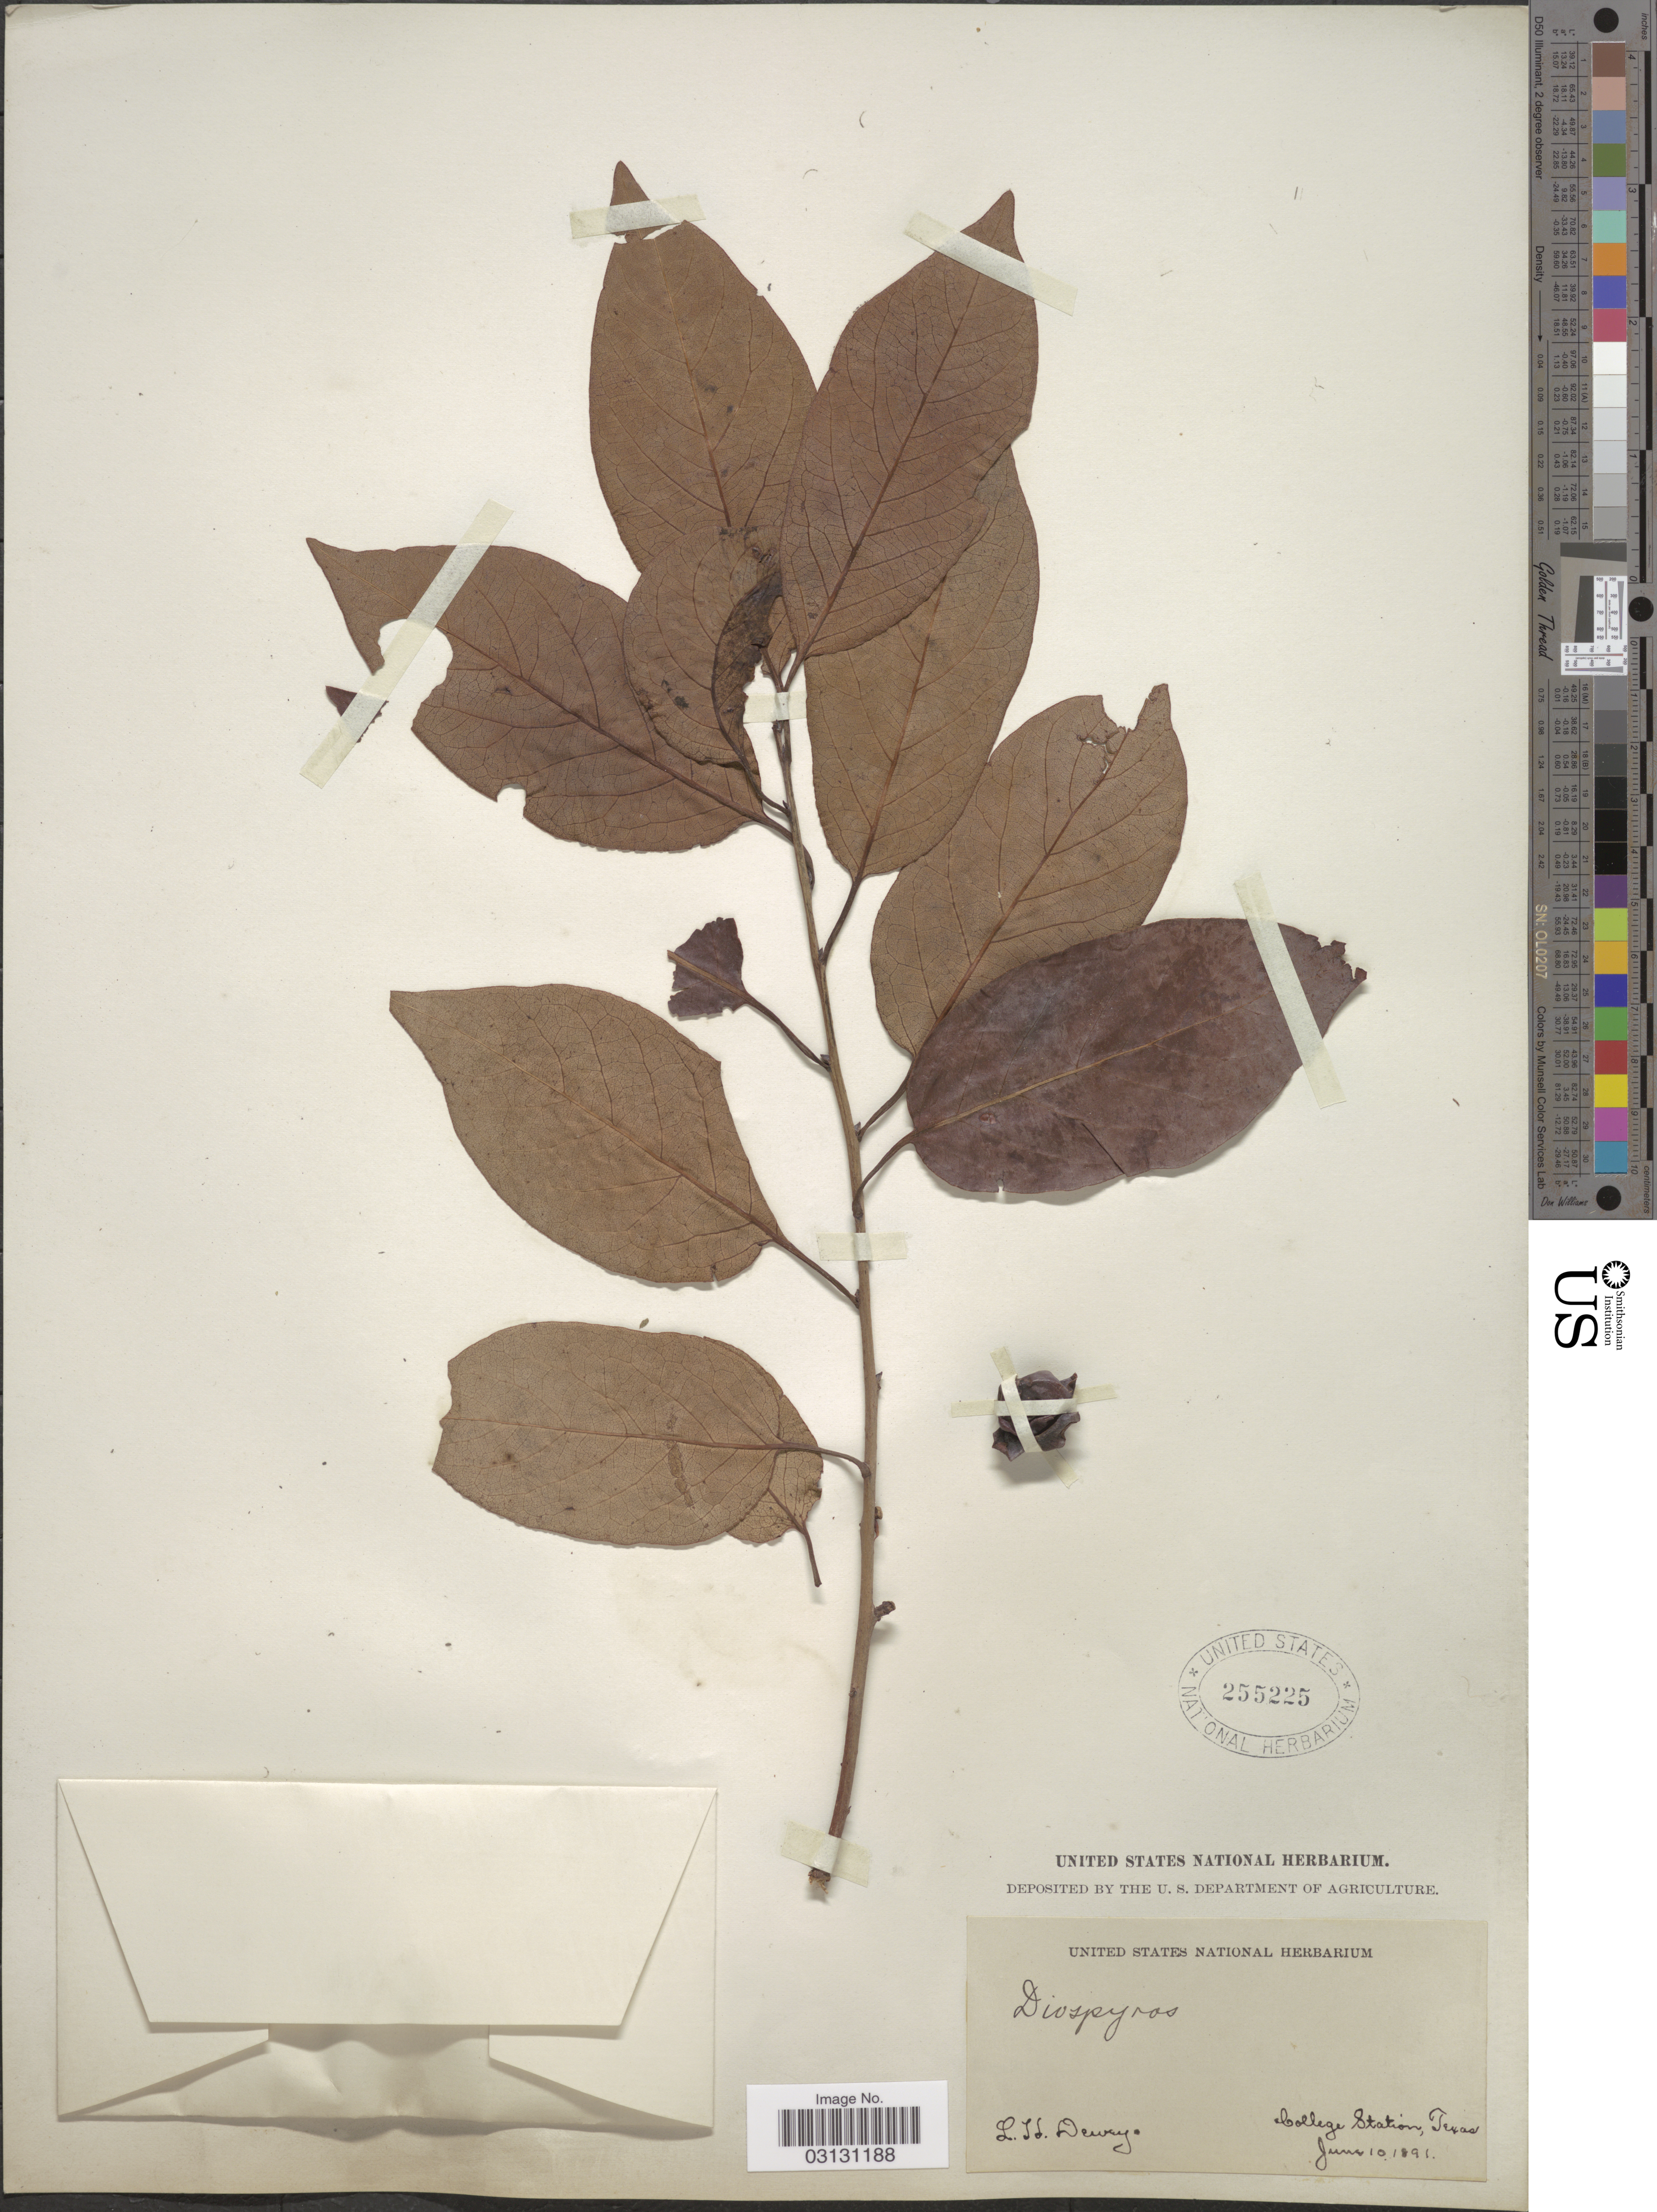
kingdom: Plantae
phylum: Tracheophyta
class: Magnoliopsida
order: Ericales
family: Ebenaceae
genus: Diospyros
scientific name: Diospyros virginiana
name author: L.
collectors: L. H. Dewey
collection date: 1891-06-10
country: United States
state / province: Texas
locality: College Station.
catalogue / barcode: US 255225